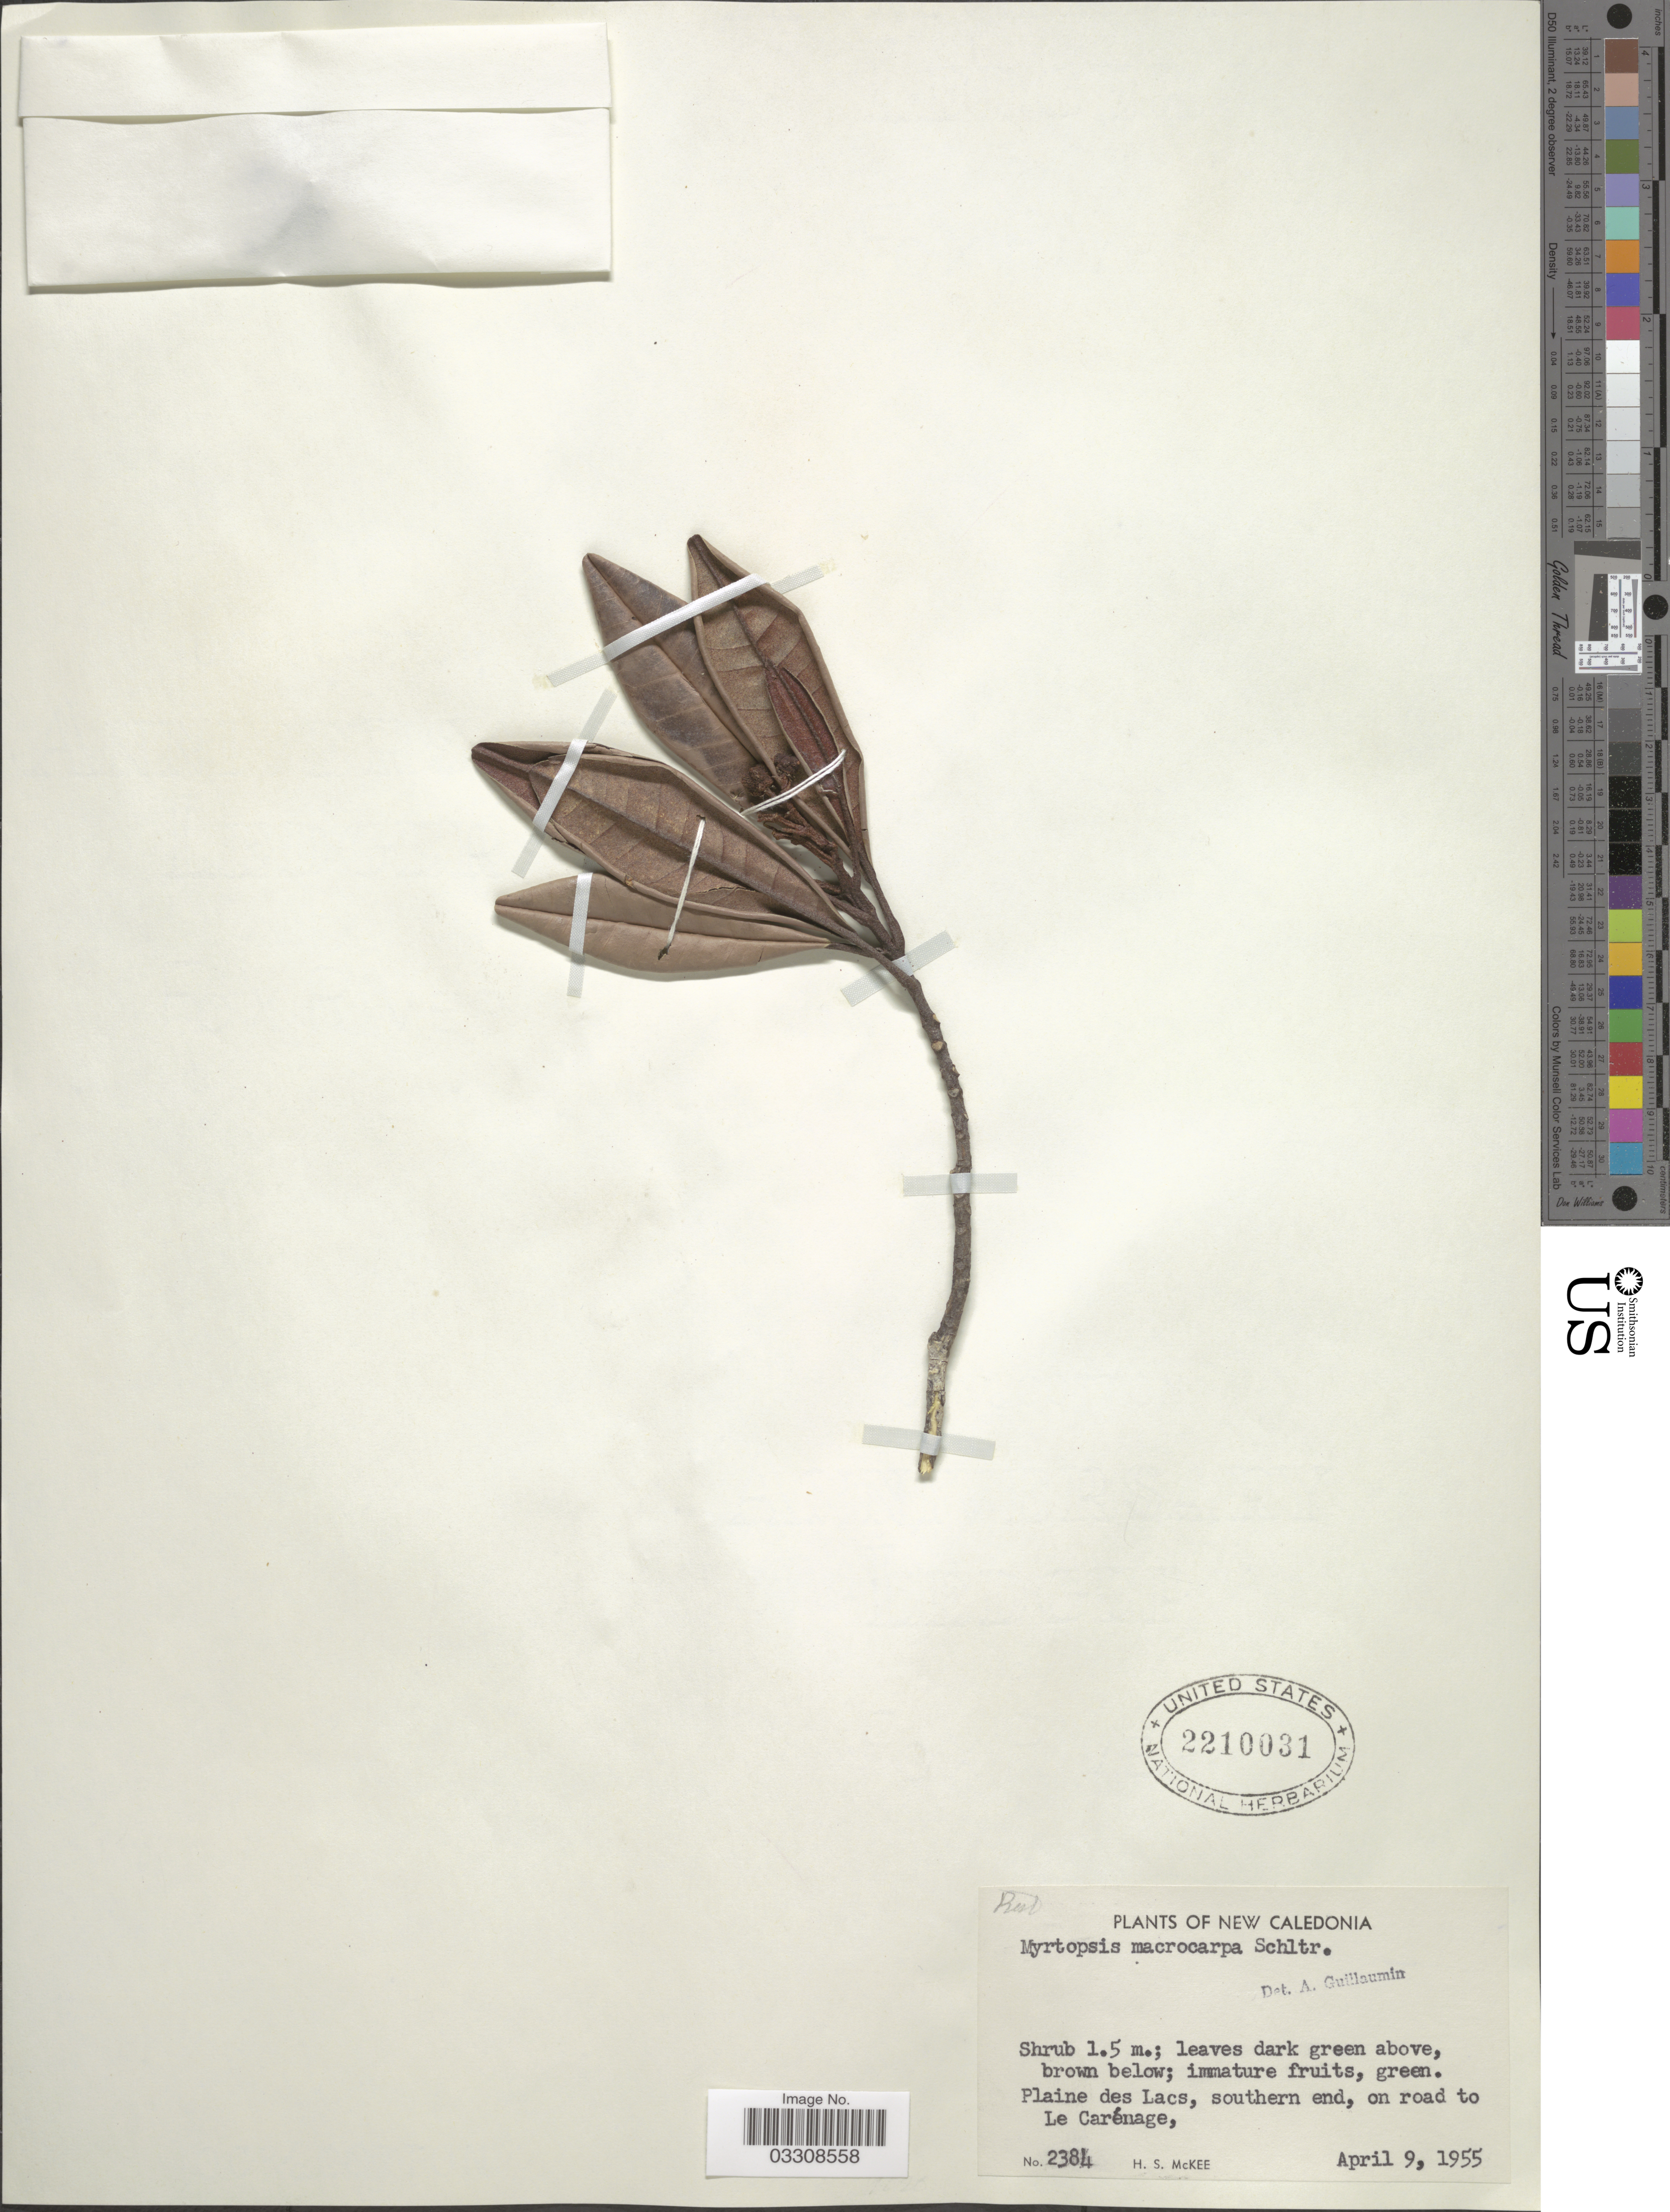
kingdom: Plantae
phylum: Tracheophyta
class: Magnoliopsida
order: Sapindales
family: Rutaceae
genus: Myrtopsis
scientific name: Myrtopsis macrocarpa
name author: Schltr.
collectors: H. S. McKee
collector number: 2384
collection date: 1955-04-09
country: New Caledonia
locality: Plaine des Lacs, southern end, on road to Le Carénage.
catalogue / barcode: US 2210031